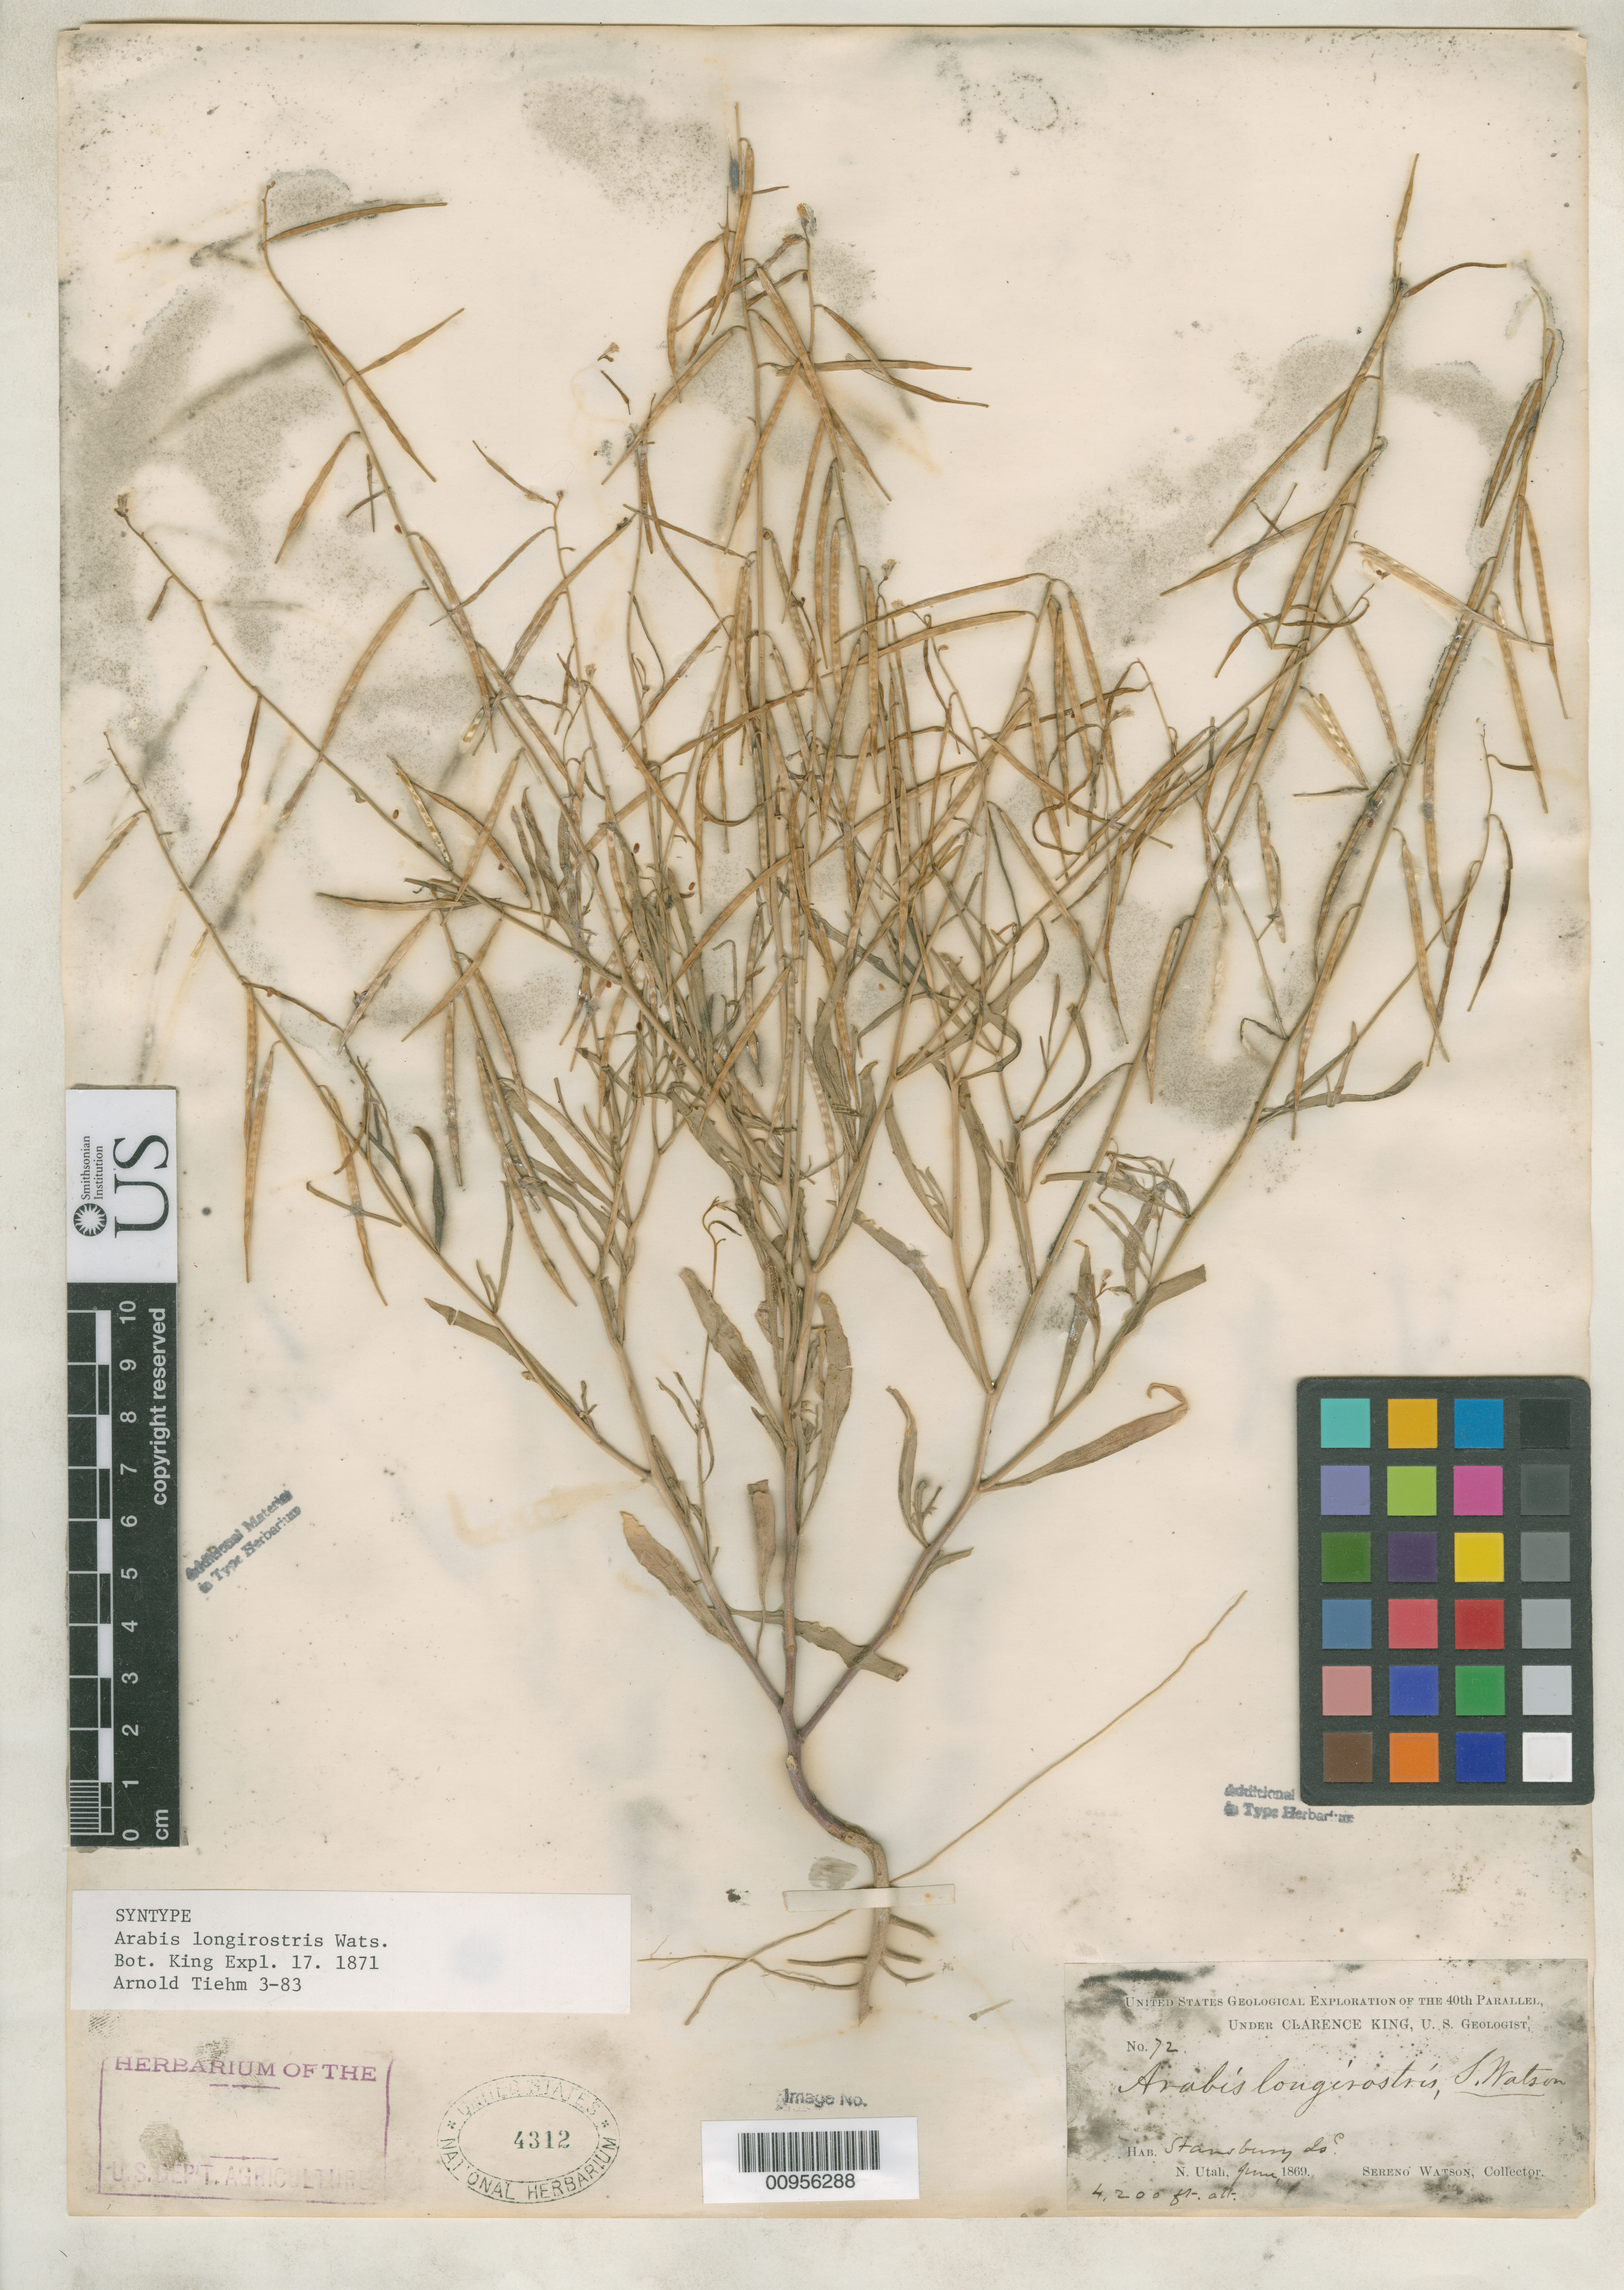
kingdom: Plantae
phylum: Tracheophyta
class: Magnoliopsida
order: Brassicales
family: Brassicaceae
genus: Arabis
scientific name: Arabis longirostris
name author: S. Watson in C. King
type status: Syntype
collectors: S. Watson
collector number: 72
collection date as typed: Jun 1869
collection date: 1869-06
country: United States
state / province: Utah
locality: N. Utah, Stansbury Is.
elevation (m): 1280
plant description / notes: For discussion of typification of names in this publication see A. Tiehm, Brittonia 37: 400-424 (1985).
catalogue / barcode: US 4312